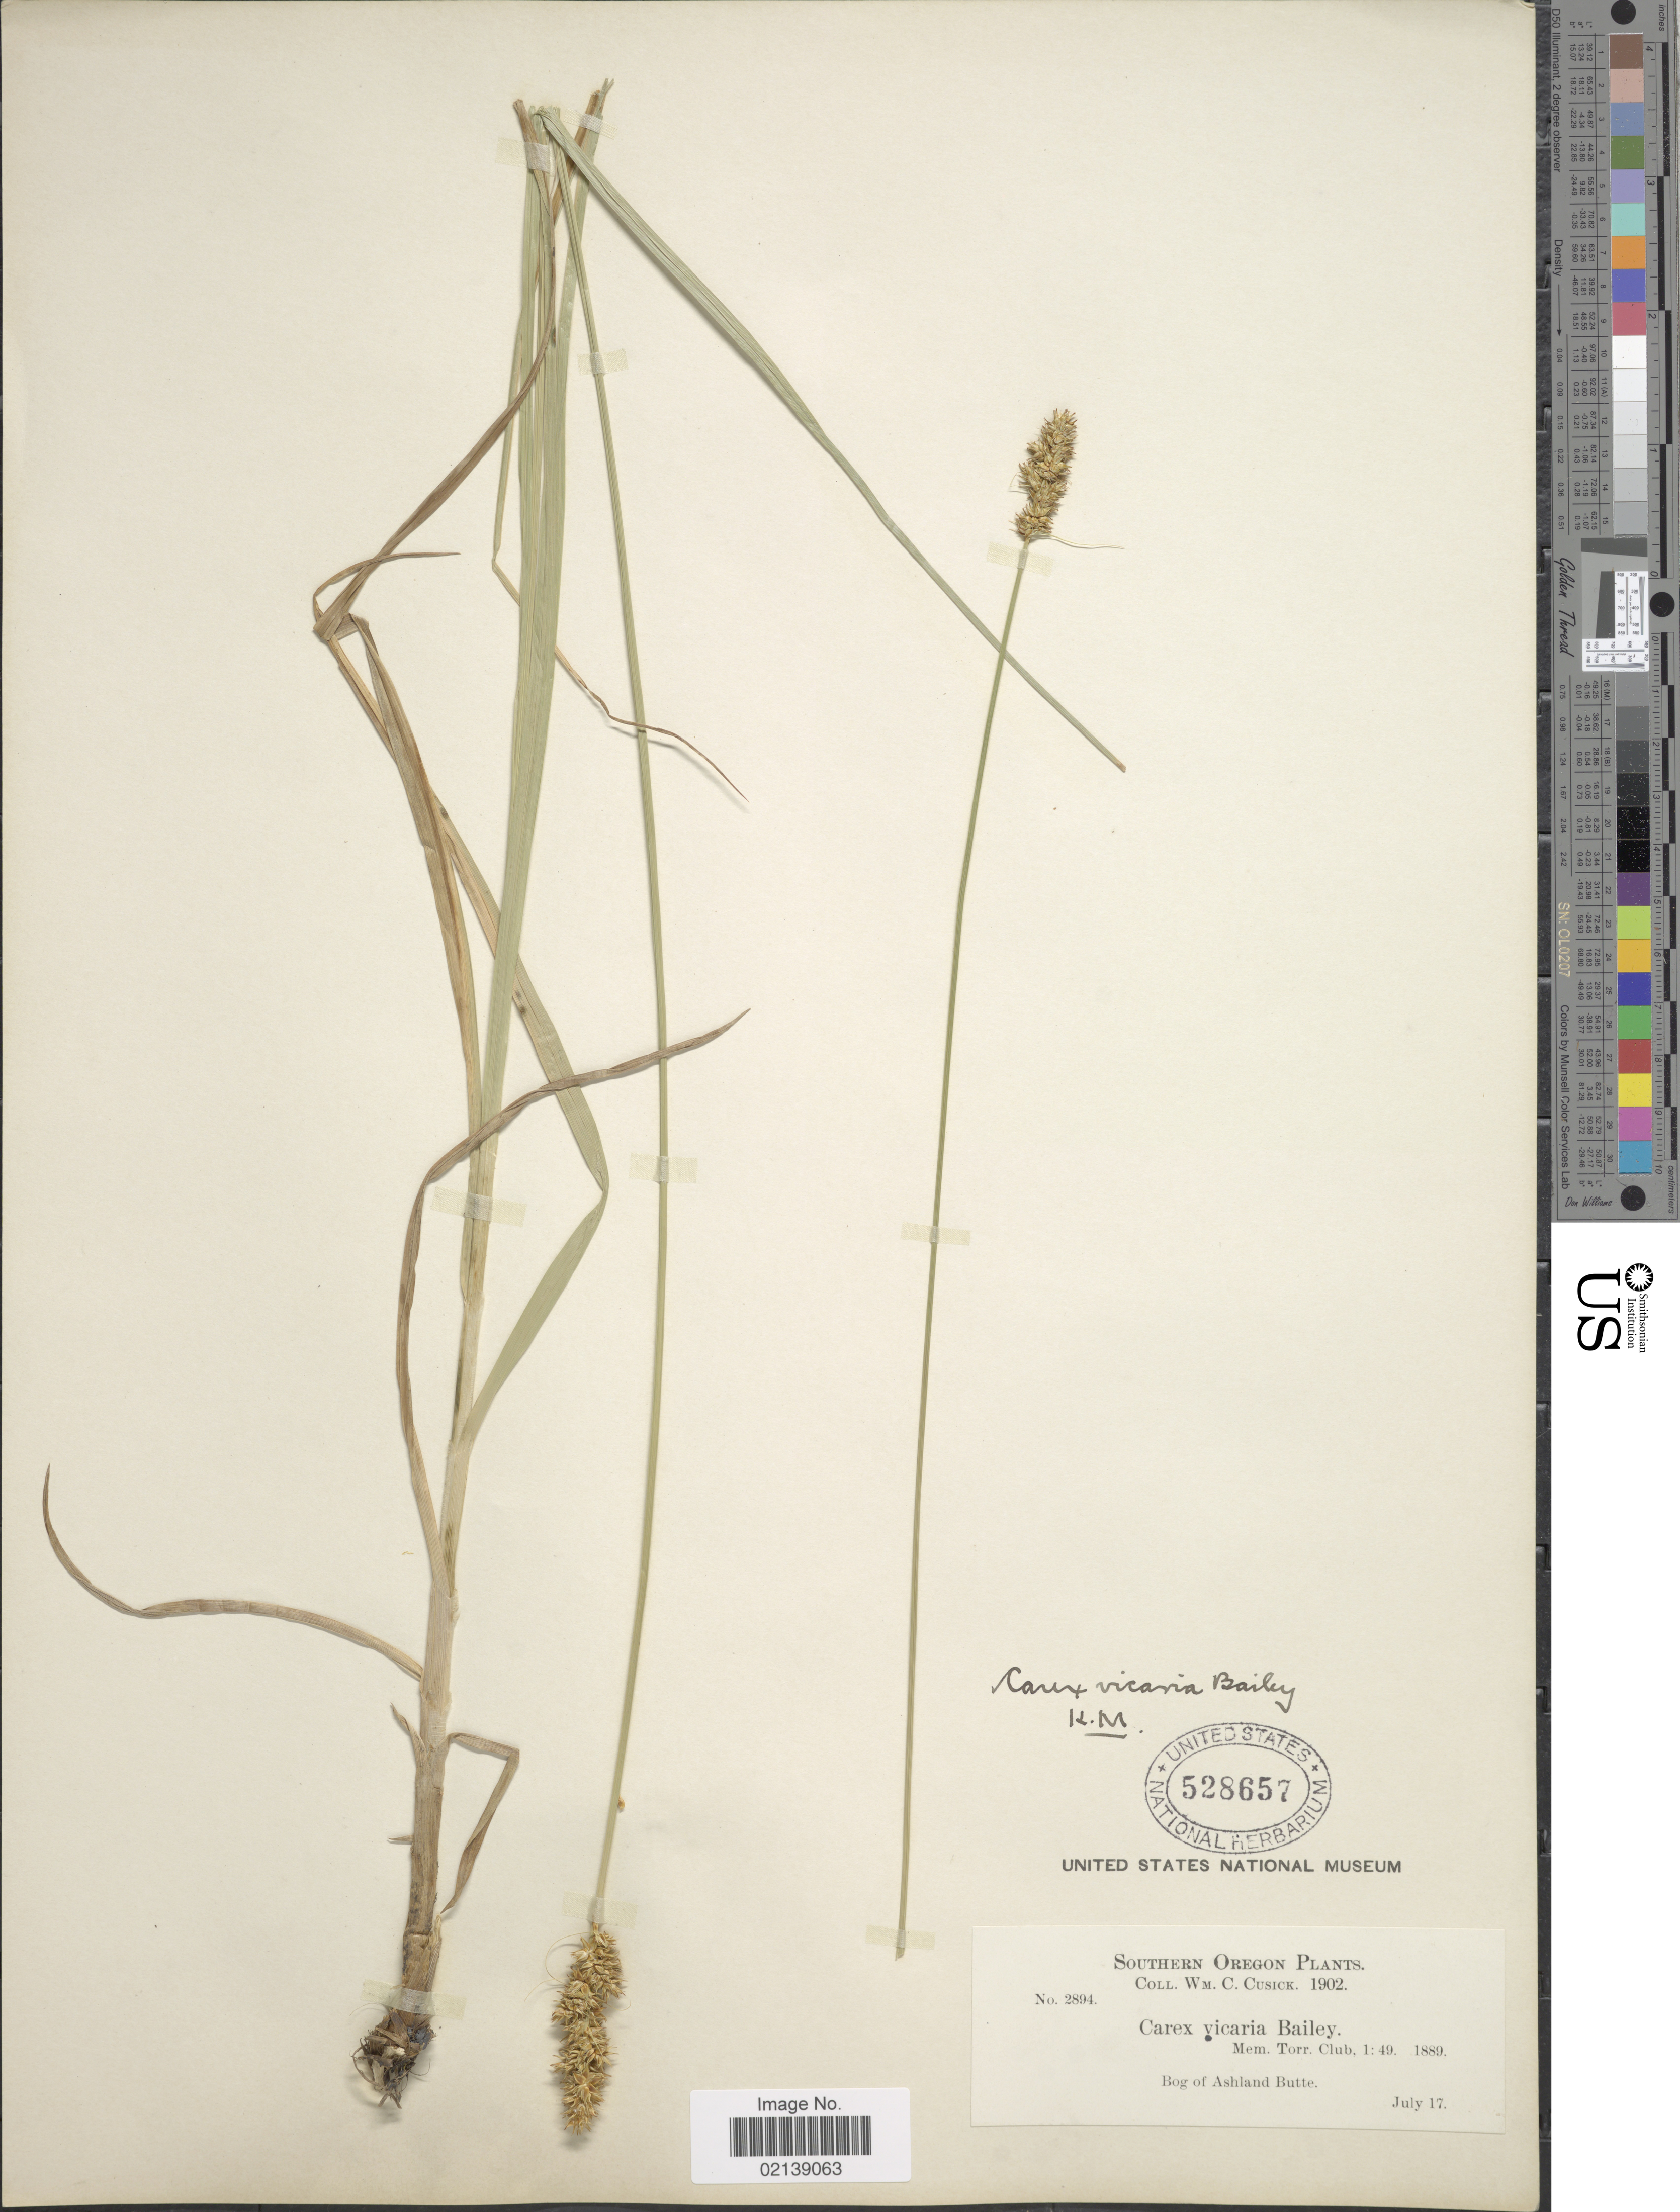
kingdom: Plantae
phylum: Tracheophyta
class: Liliopsida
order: Poales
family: Cyperaceae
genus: Carex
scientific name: Carex densa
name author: (L.H. Bailey) L.H. Bailey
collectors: W. C. Cusick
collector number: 2894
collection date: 1902-07-17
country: United States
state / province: Oregon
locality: Southern Oregon, Bog of Ashland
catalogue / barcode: US 528657